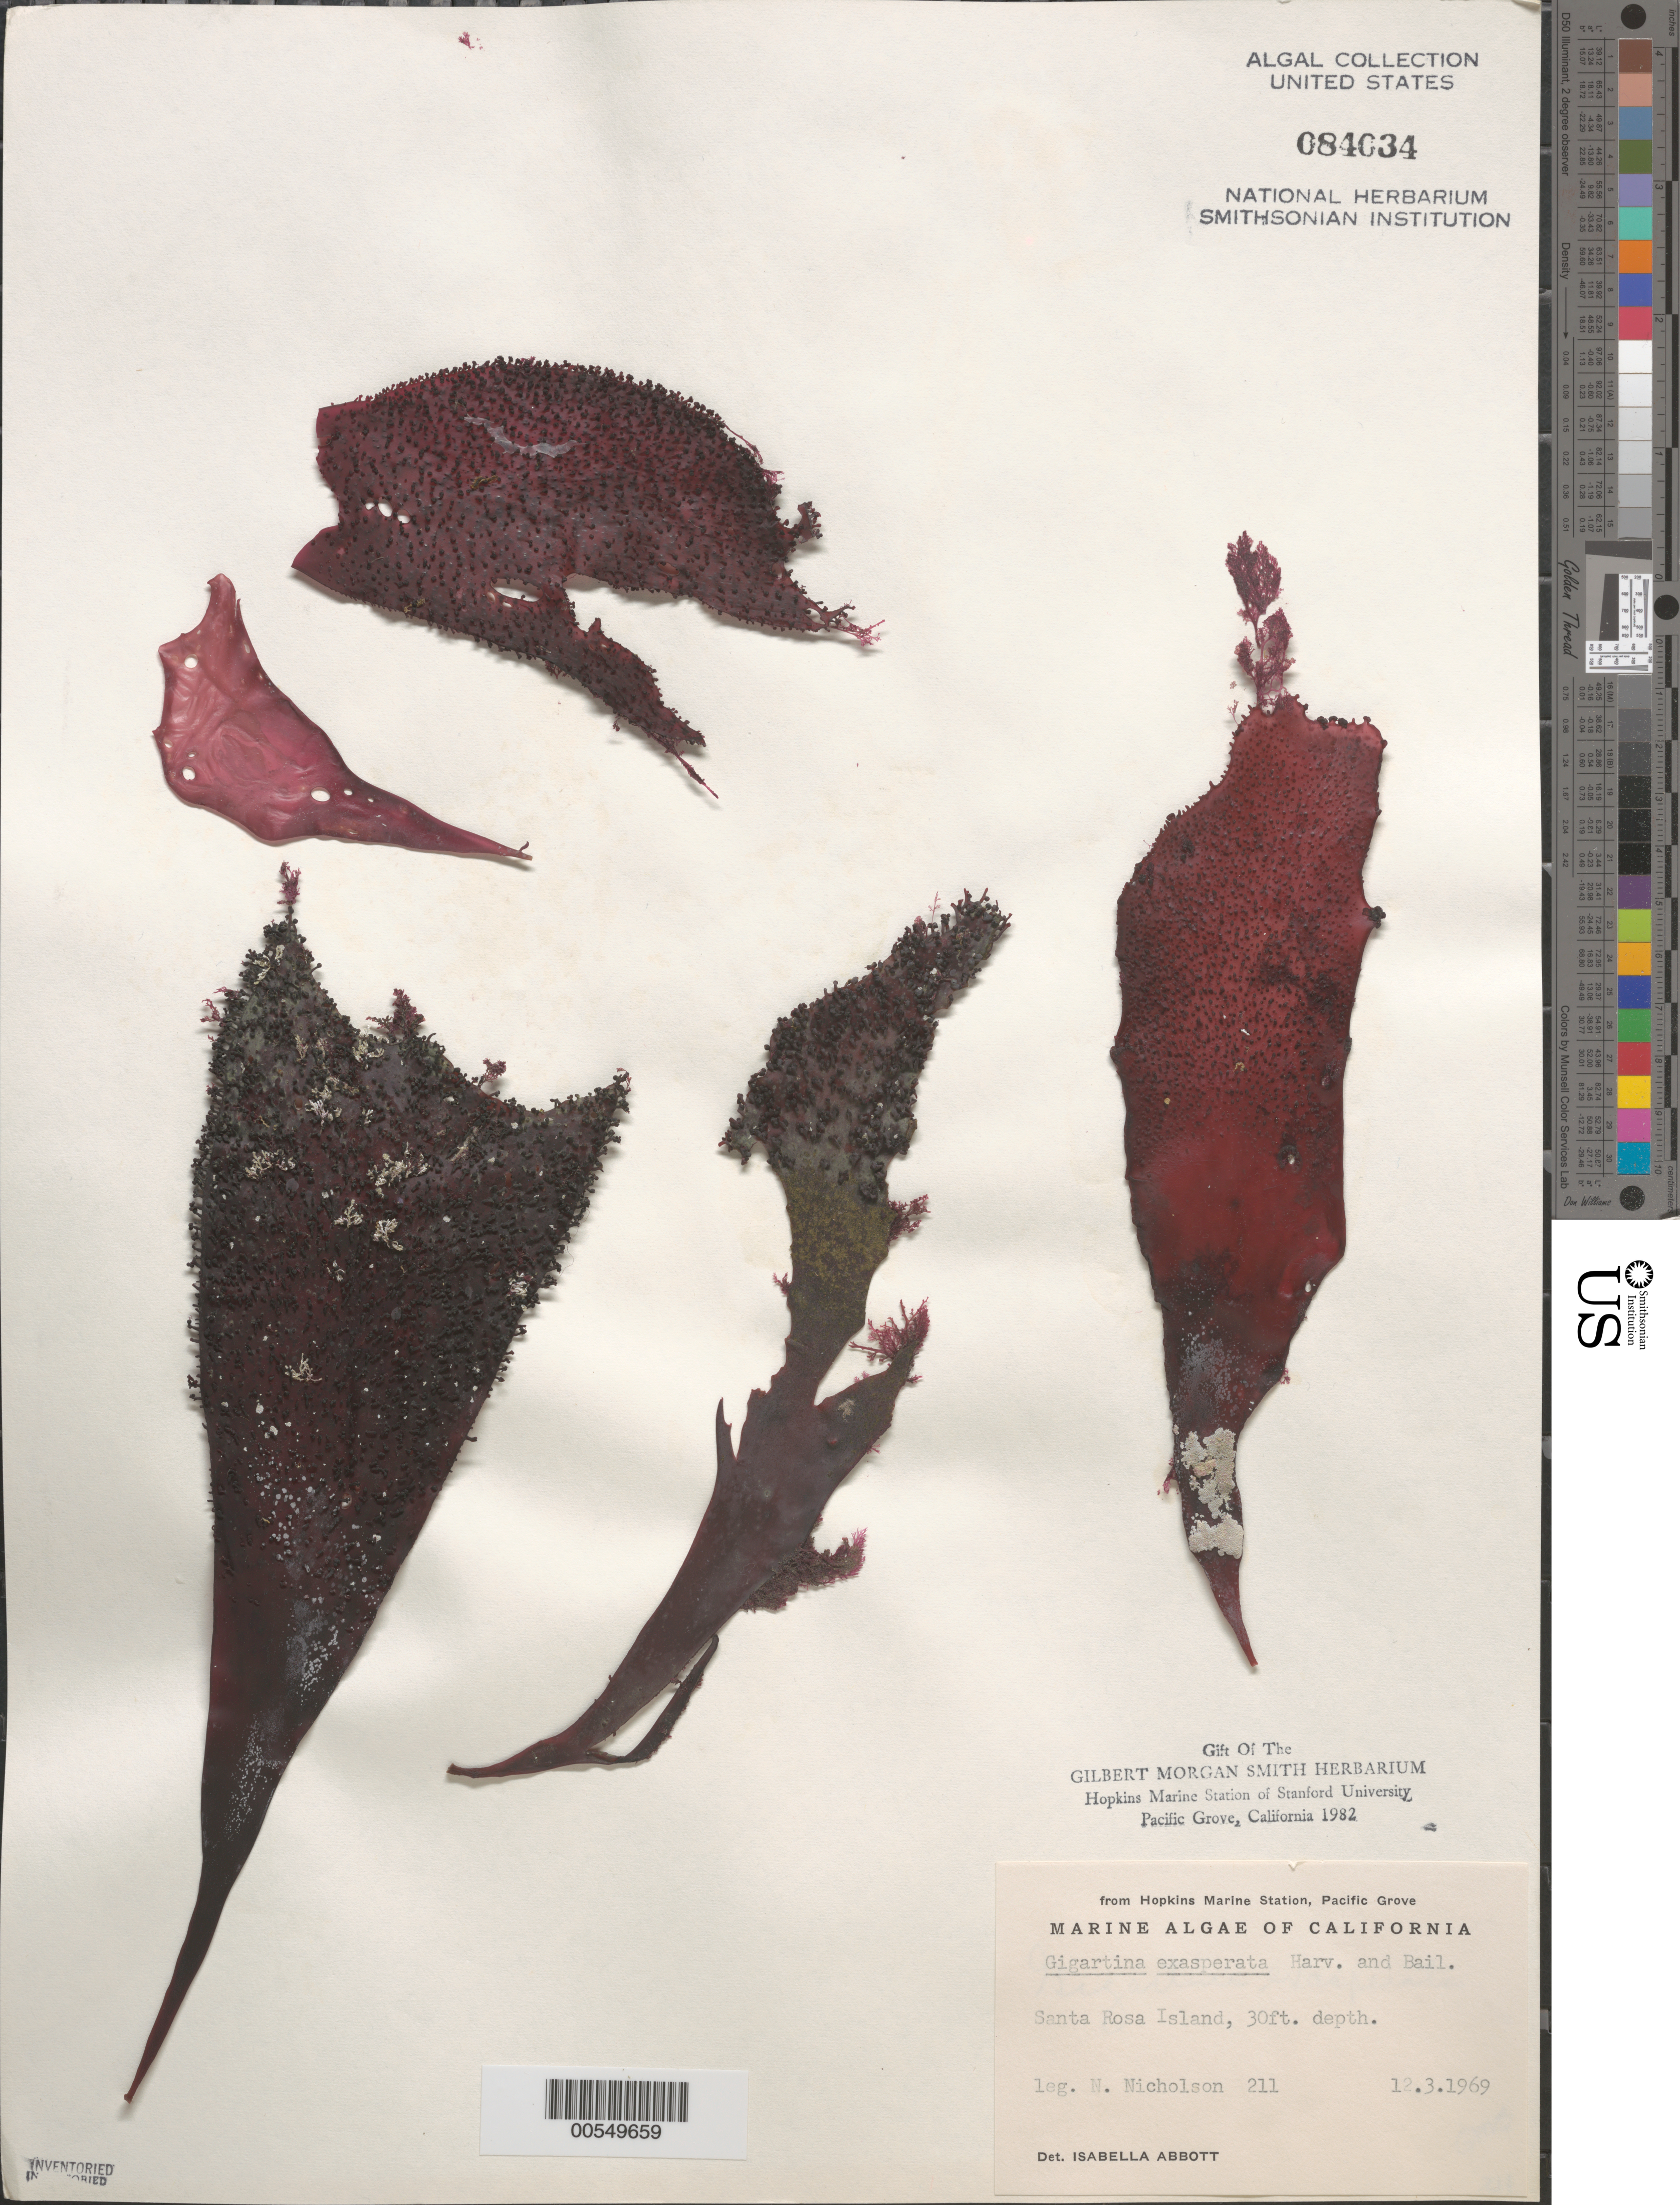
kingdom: Plantae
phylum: Rhodophyta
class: Florideophyceae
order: Gigartinales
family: Gigartinaceae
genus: Chondracanthus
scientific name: Chondracanthus exasperatus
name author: (Harv. & J. Bailey) J.R. Hughey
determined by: Algae name updating Project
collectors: N. Nicholson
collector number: Nln 211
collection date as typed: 03 Dec 1969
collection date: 1969-12-03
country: United States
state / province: California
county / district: Santa Barbara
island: Santa Rosa Island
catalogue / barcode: US 84034